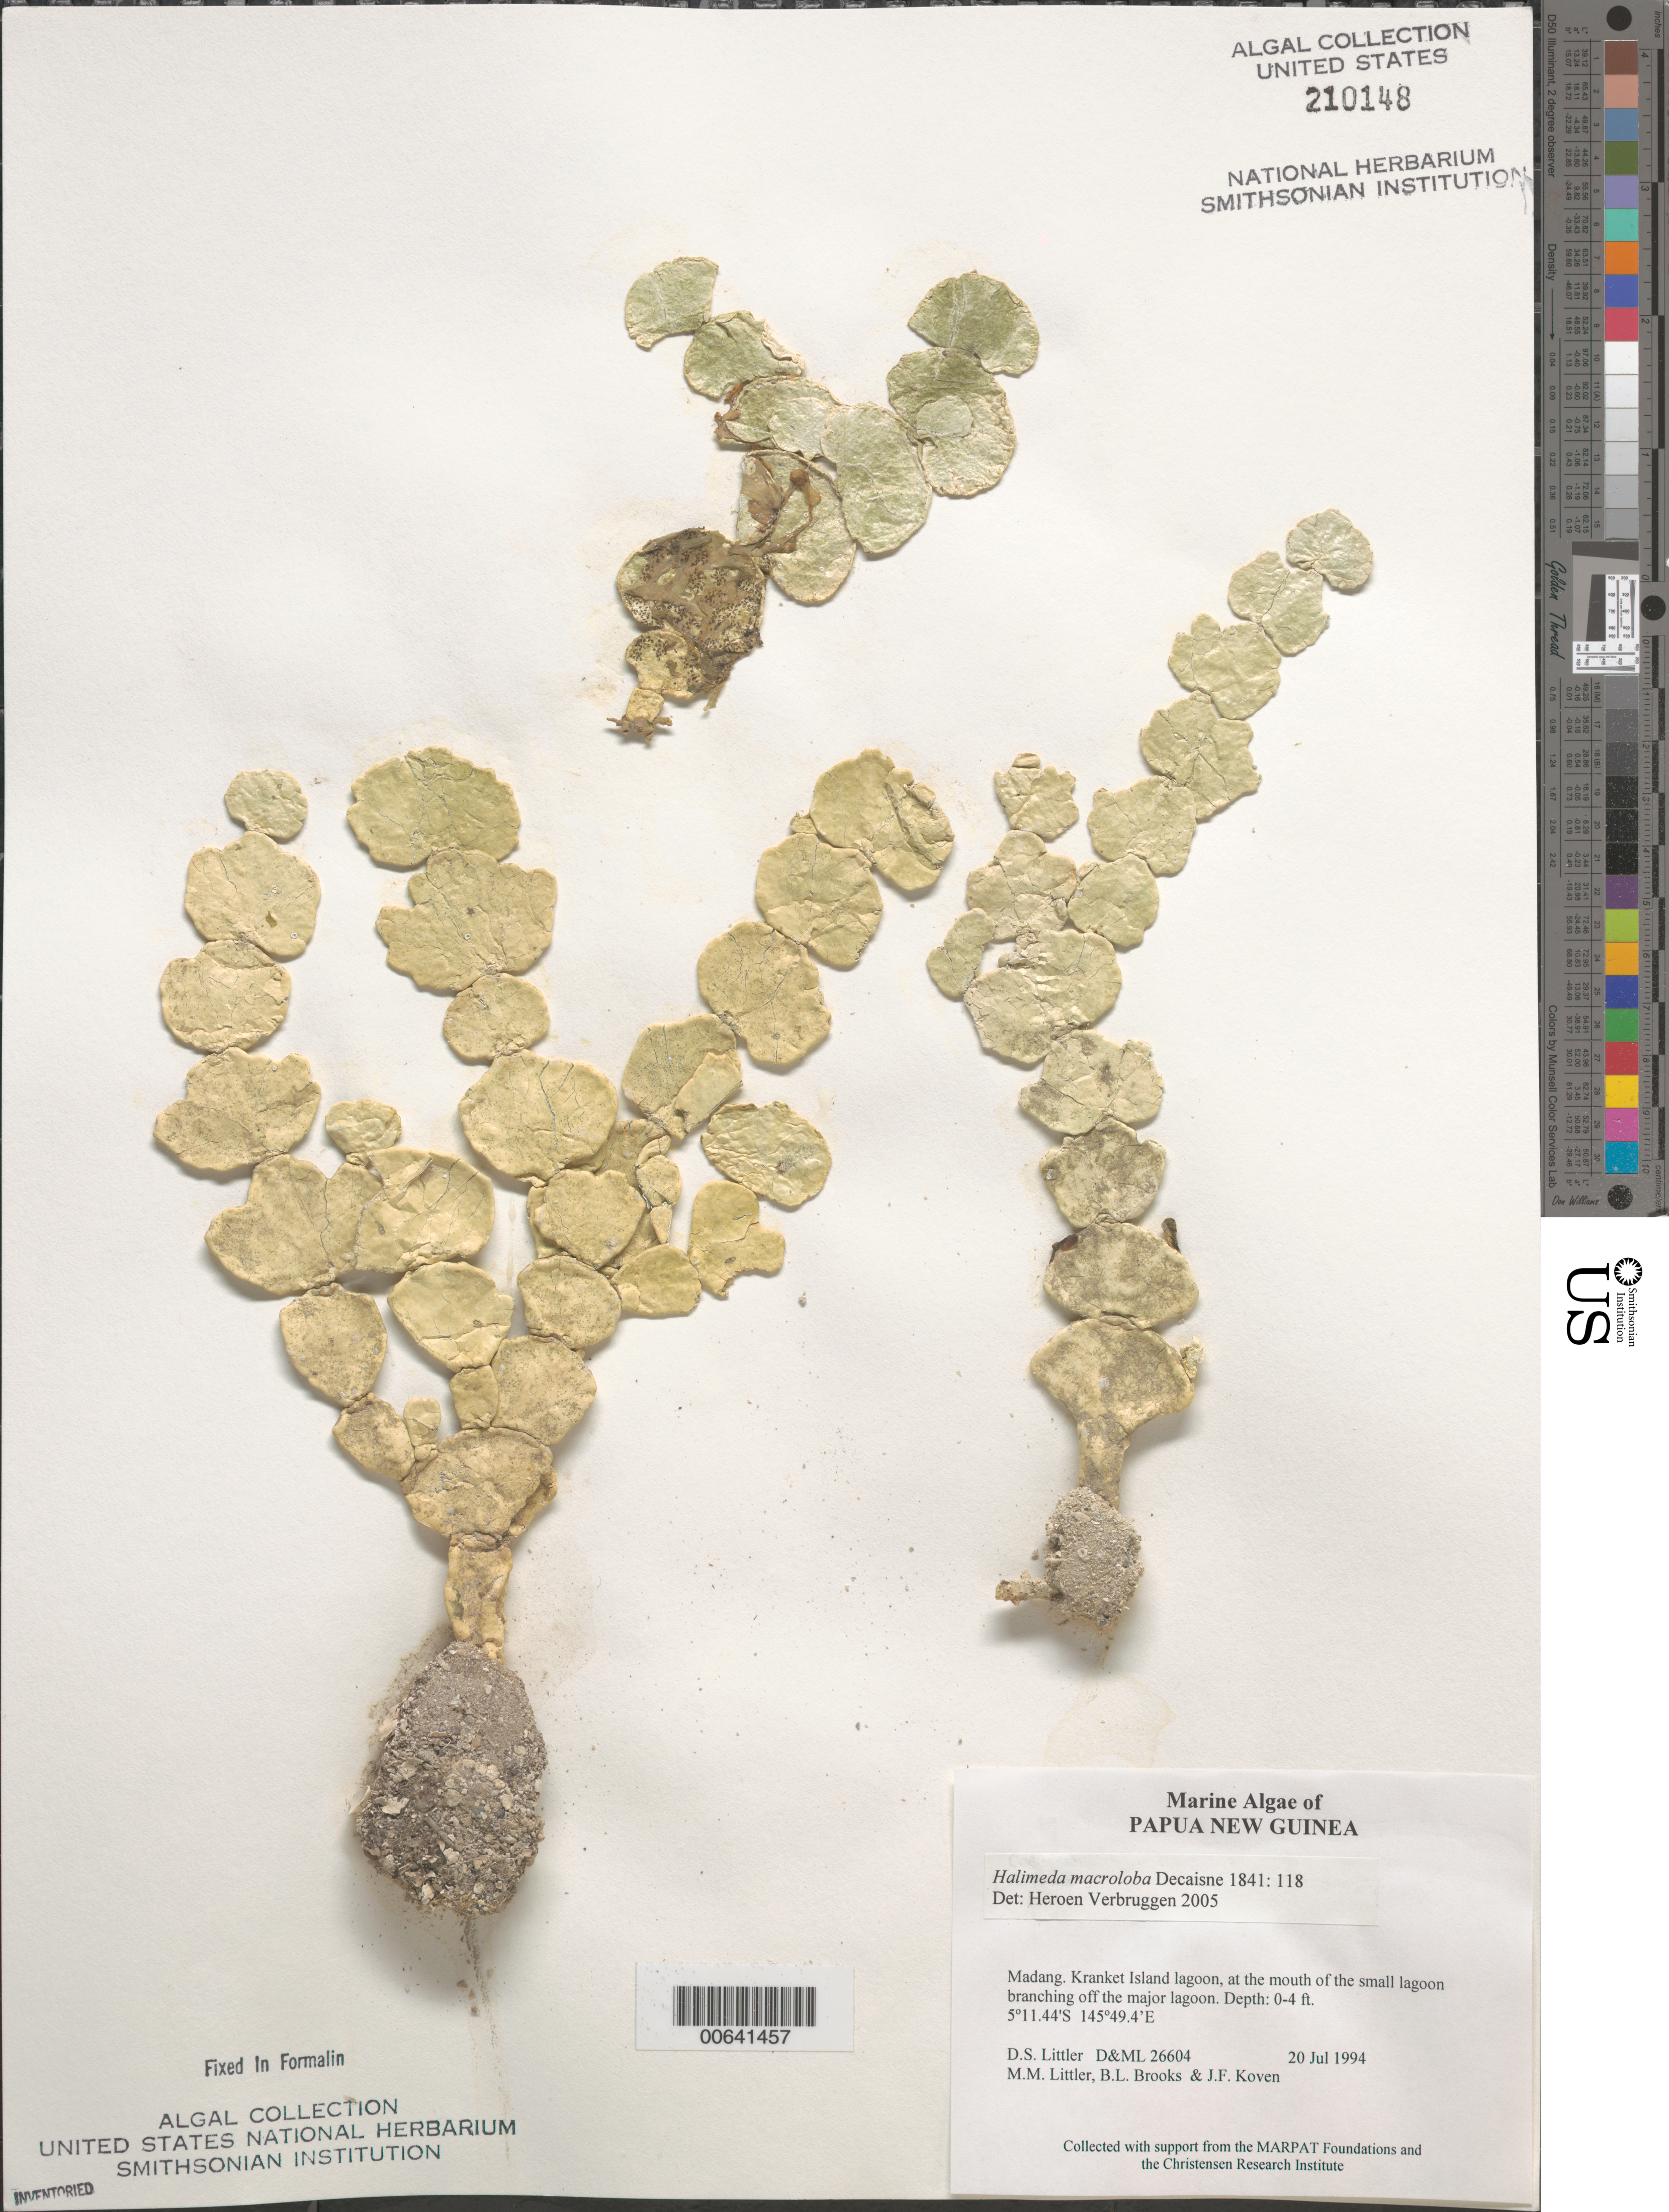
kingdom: Plantae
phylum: Chlorophyta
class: Ulvophyceae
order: Bryopsidales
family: Halimedaceae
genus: Halimeda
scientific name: Halimeda macroloba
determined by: Verbruggen, H.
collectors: D. S. Littler, M. M. Littler, B. Brooks & J. Koven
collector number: D&ML 26604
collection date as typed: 20 Jul 1994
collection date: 1994-07-20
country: Papua New Guinea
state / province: Madang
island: Kranket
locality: Kranket Island lagoon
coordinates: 5 11.44'S, 145 49.4'E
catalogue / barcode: US 210148